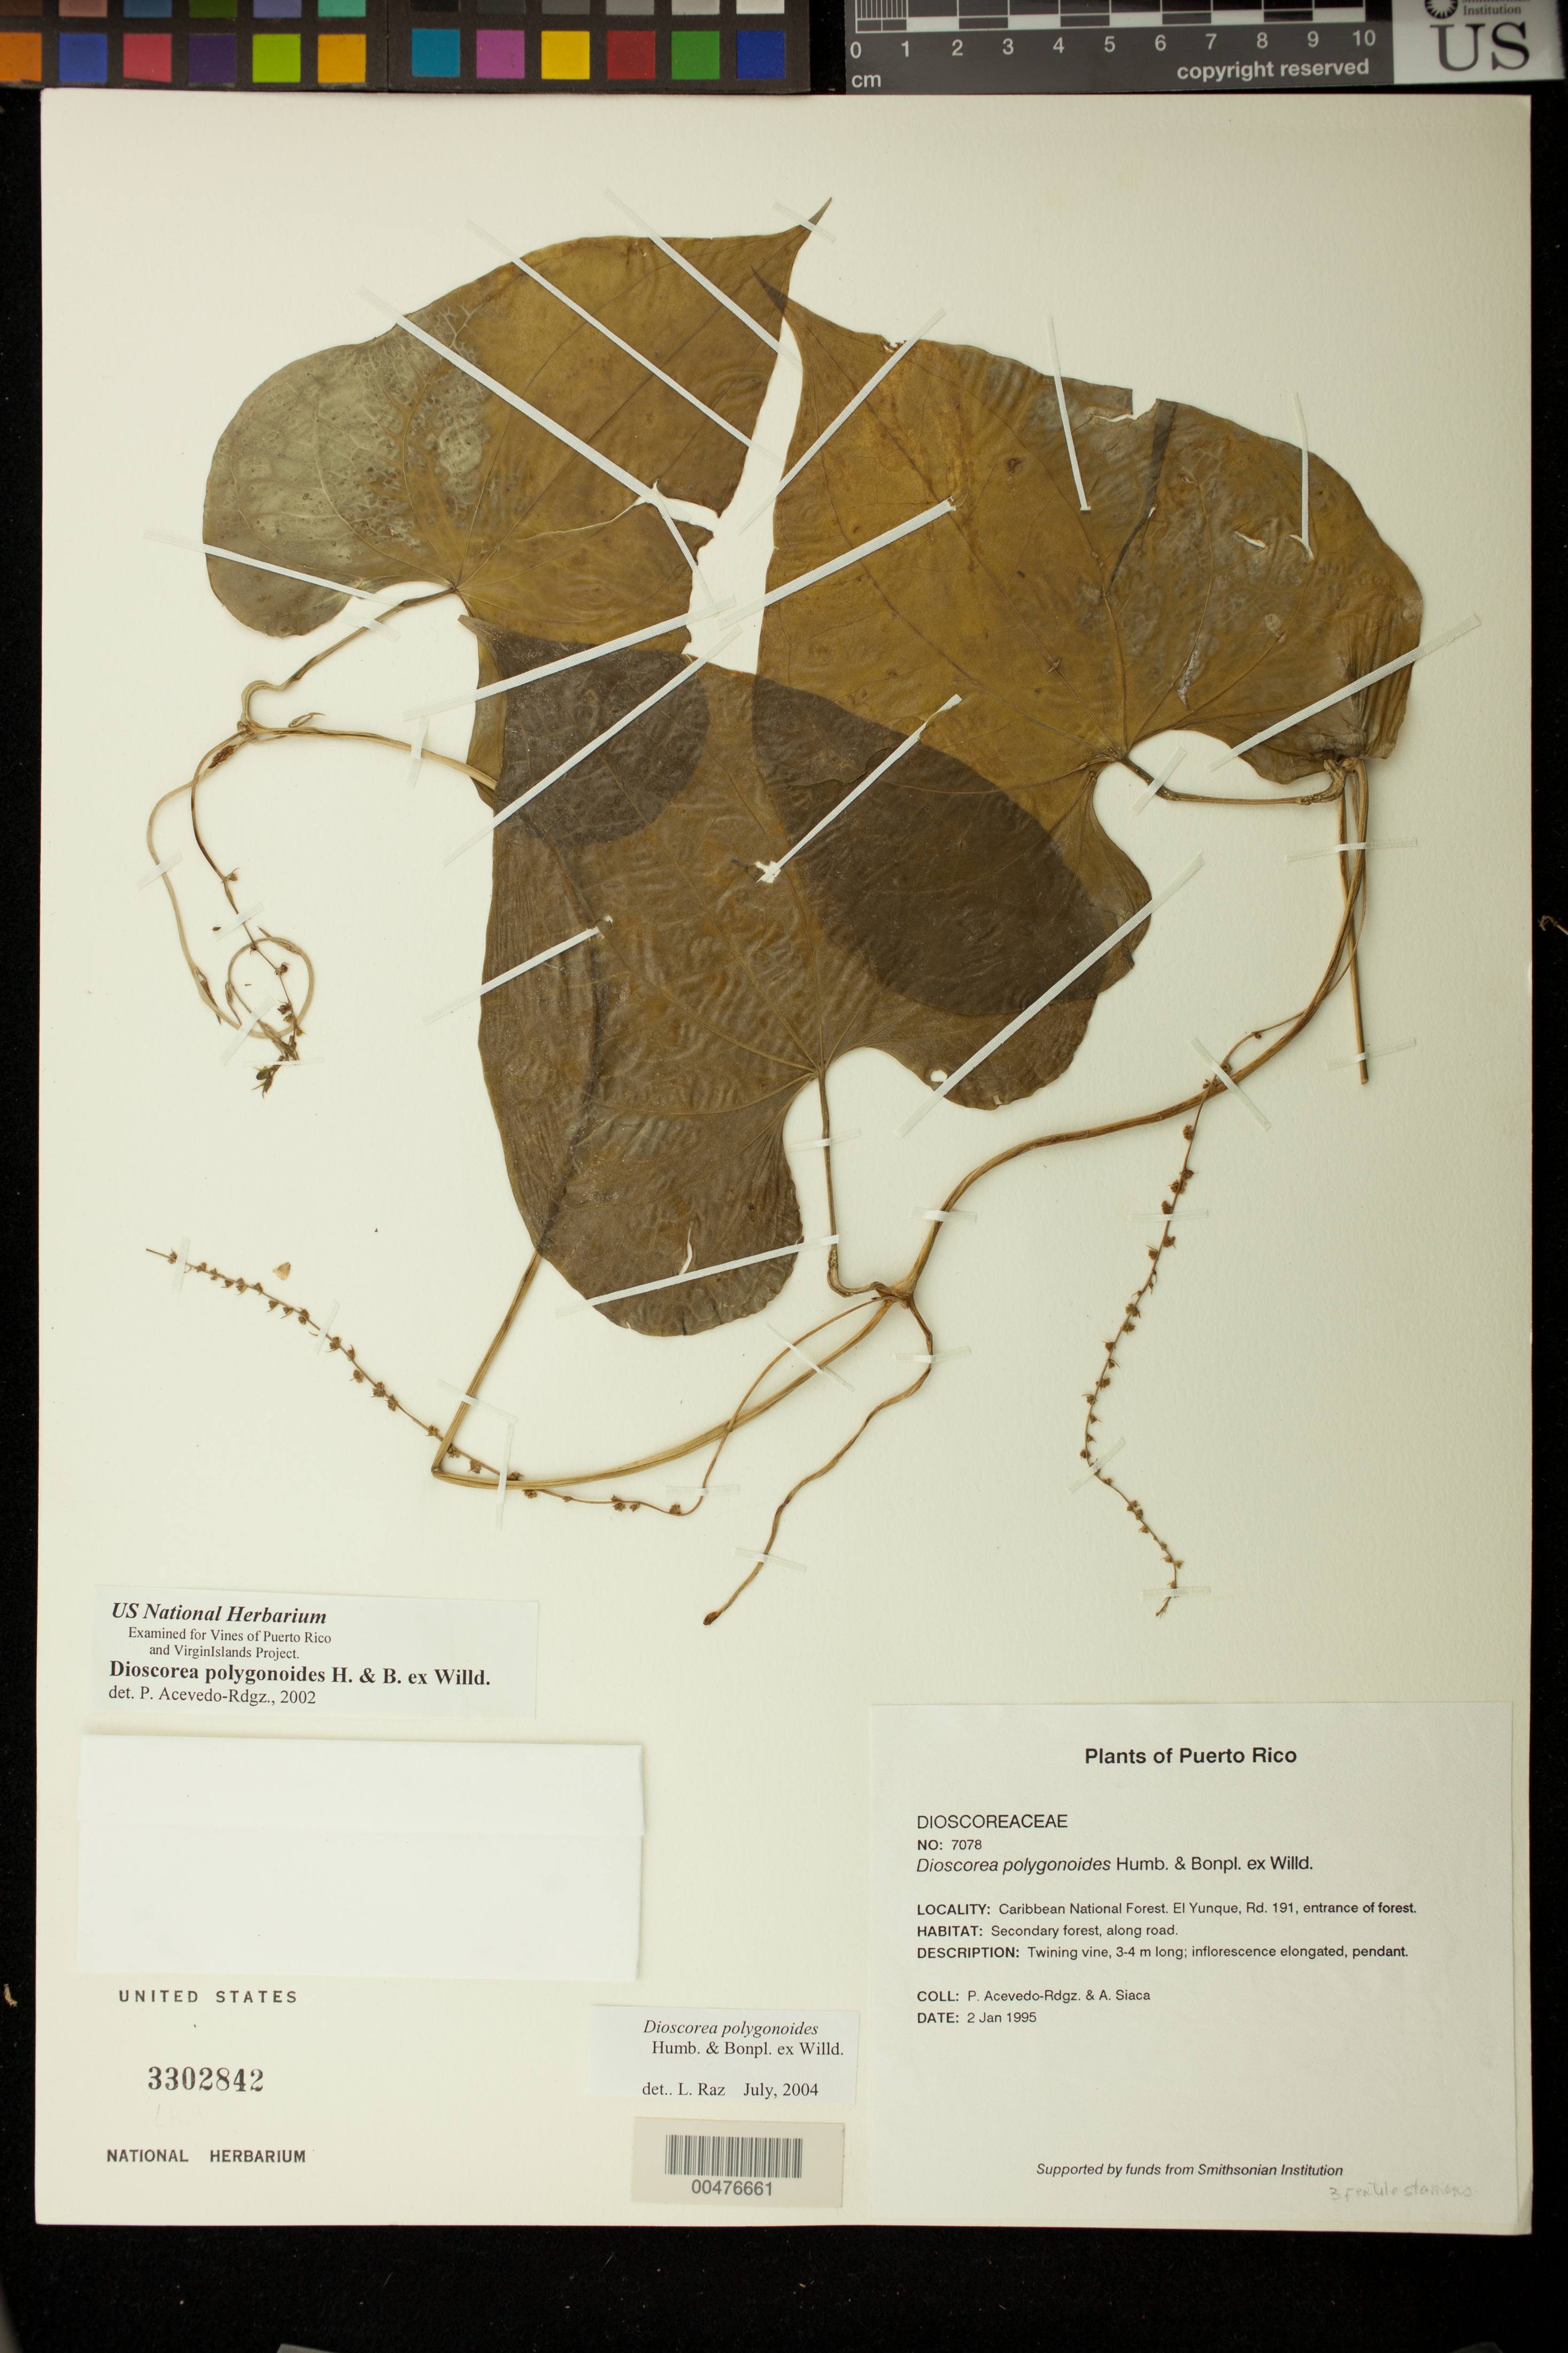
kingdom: Plantae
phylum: Tracheophyta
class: Liliopsida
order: Dioscoreales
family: Dioscoreaceae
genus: Dioscorea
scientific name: Dioscorea polygonoides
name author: Humb. & Bonpl. ex Willd.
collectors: P. Acevedo-Rodr. & A. Siaca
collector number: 7078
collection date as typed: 02 Jan 1995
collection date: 1995-01-02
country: Puerto Rico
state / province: Río Grande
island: Puerto Rico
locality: Río Grande; Caribbean National Forest. El Yunque, Rd. 191, entrance of forest.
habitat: Secondary forest, along road.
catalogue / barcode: US 3302842